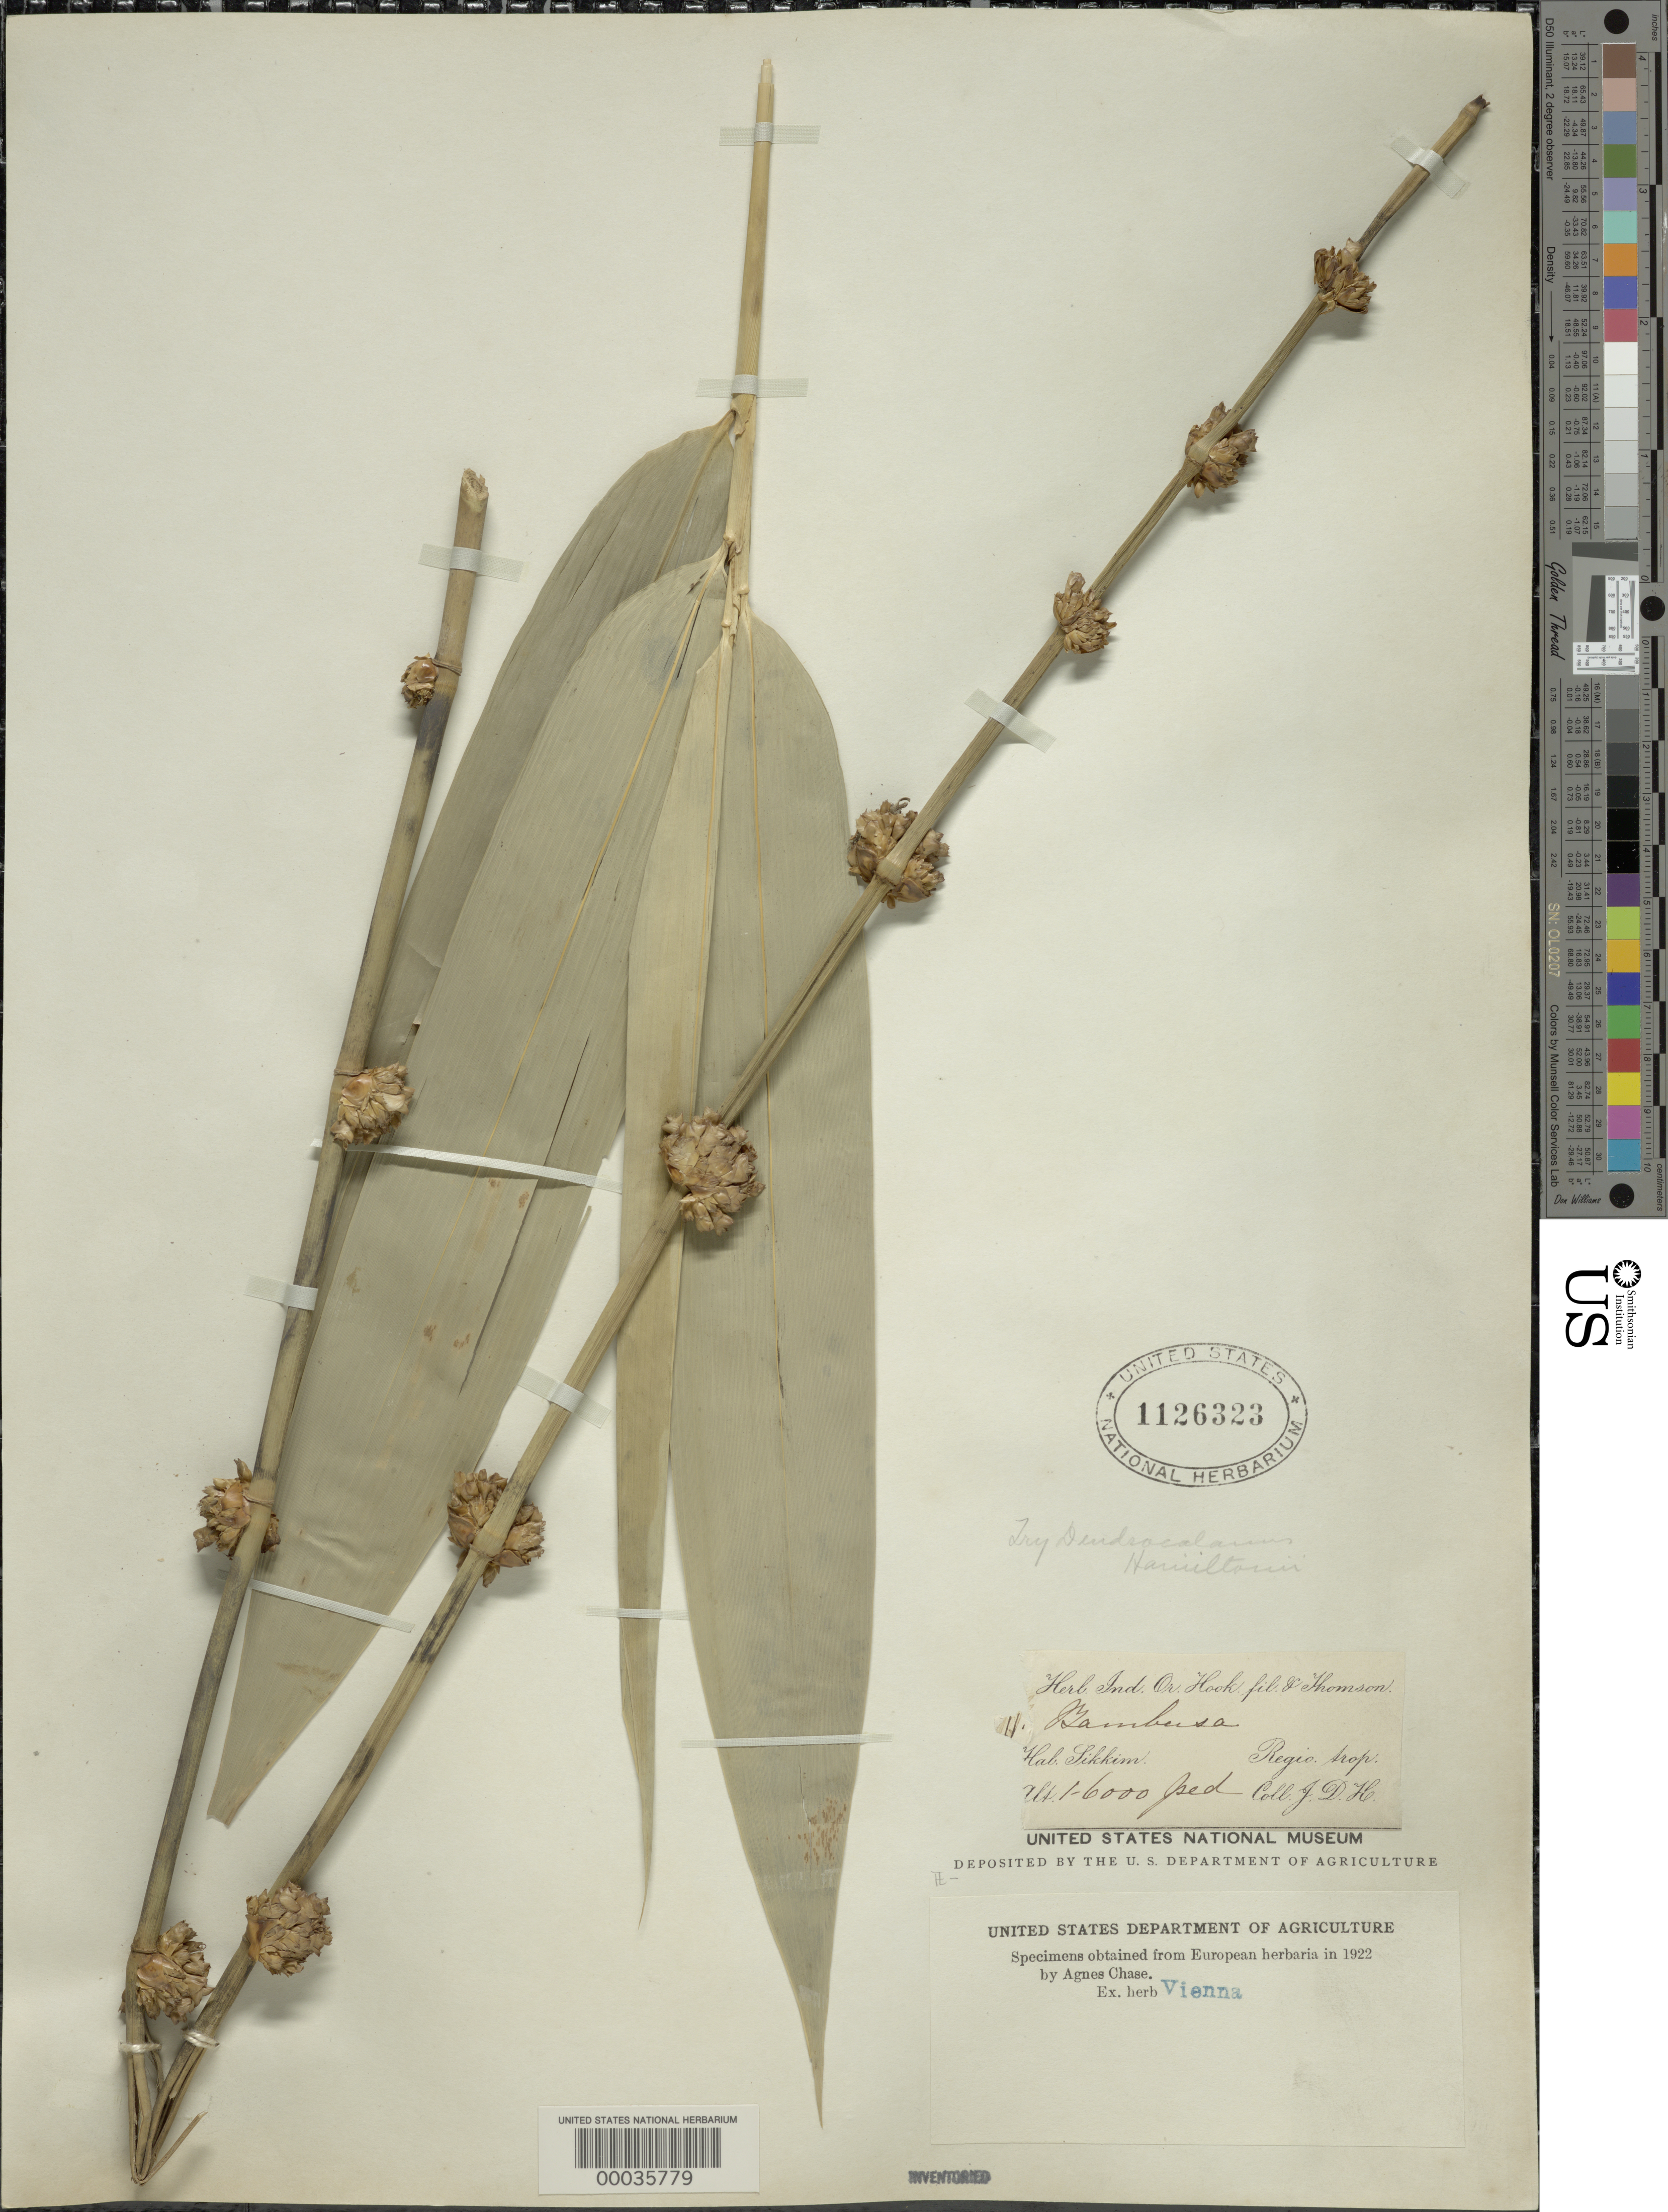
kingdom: Plantae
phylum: Tracheophyta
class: Liliopsida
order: Poales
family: Poaceae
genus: Dendrocalamus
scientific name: Dendrocalamus hamiltonii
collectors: J. H.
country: India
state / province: Sikkim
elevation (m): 1830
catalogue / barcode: US 1126323